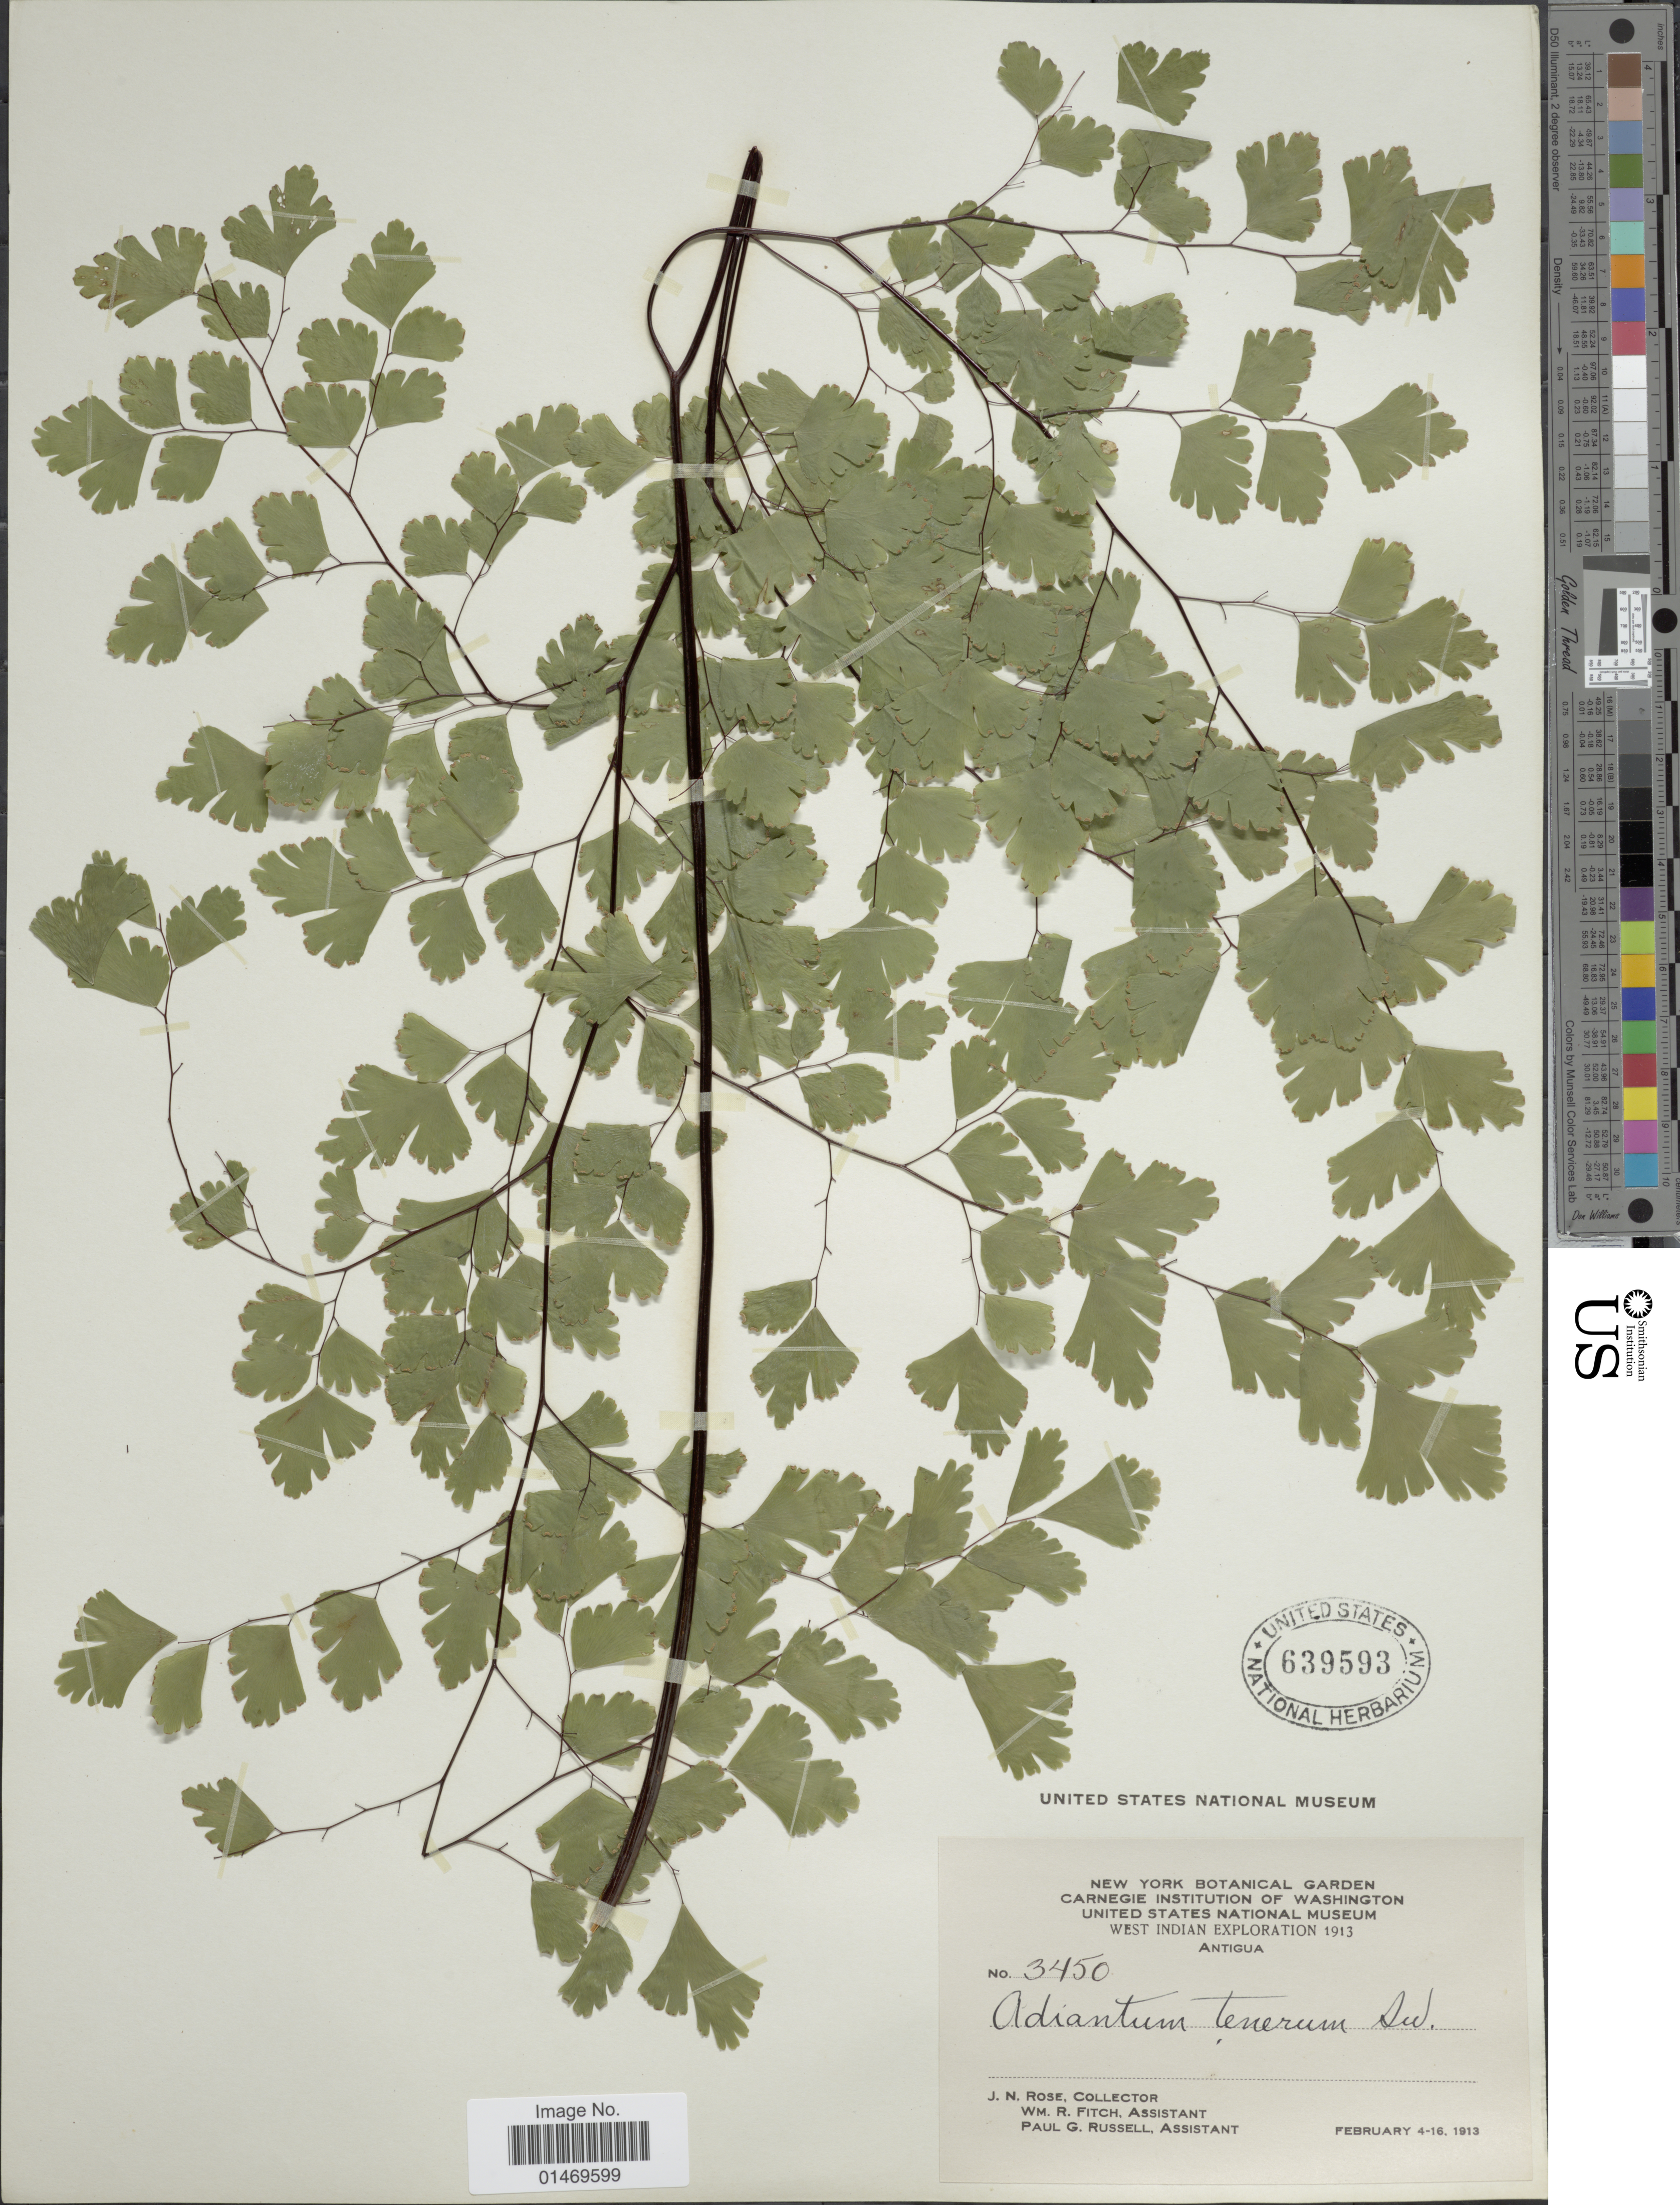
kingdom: Plantae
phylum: Tracheophyta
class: Polypodiopsida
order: Polypodiales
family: Pteridaceae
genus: Adiantum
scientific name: Adiantum tenerum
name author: Sw.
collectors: J. N. Rose, W. R. Fitch & P. G. Russell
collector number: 3450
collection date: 1913-02-04/1913-02-16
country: Antigua and Barbuda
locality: Antigua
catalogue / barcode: US 639593